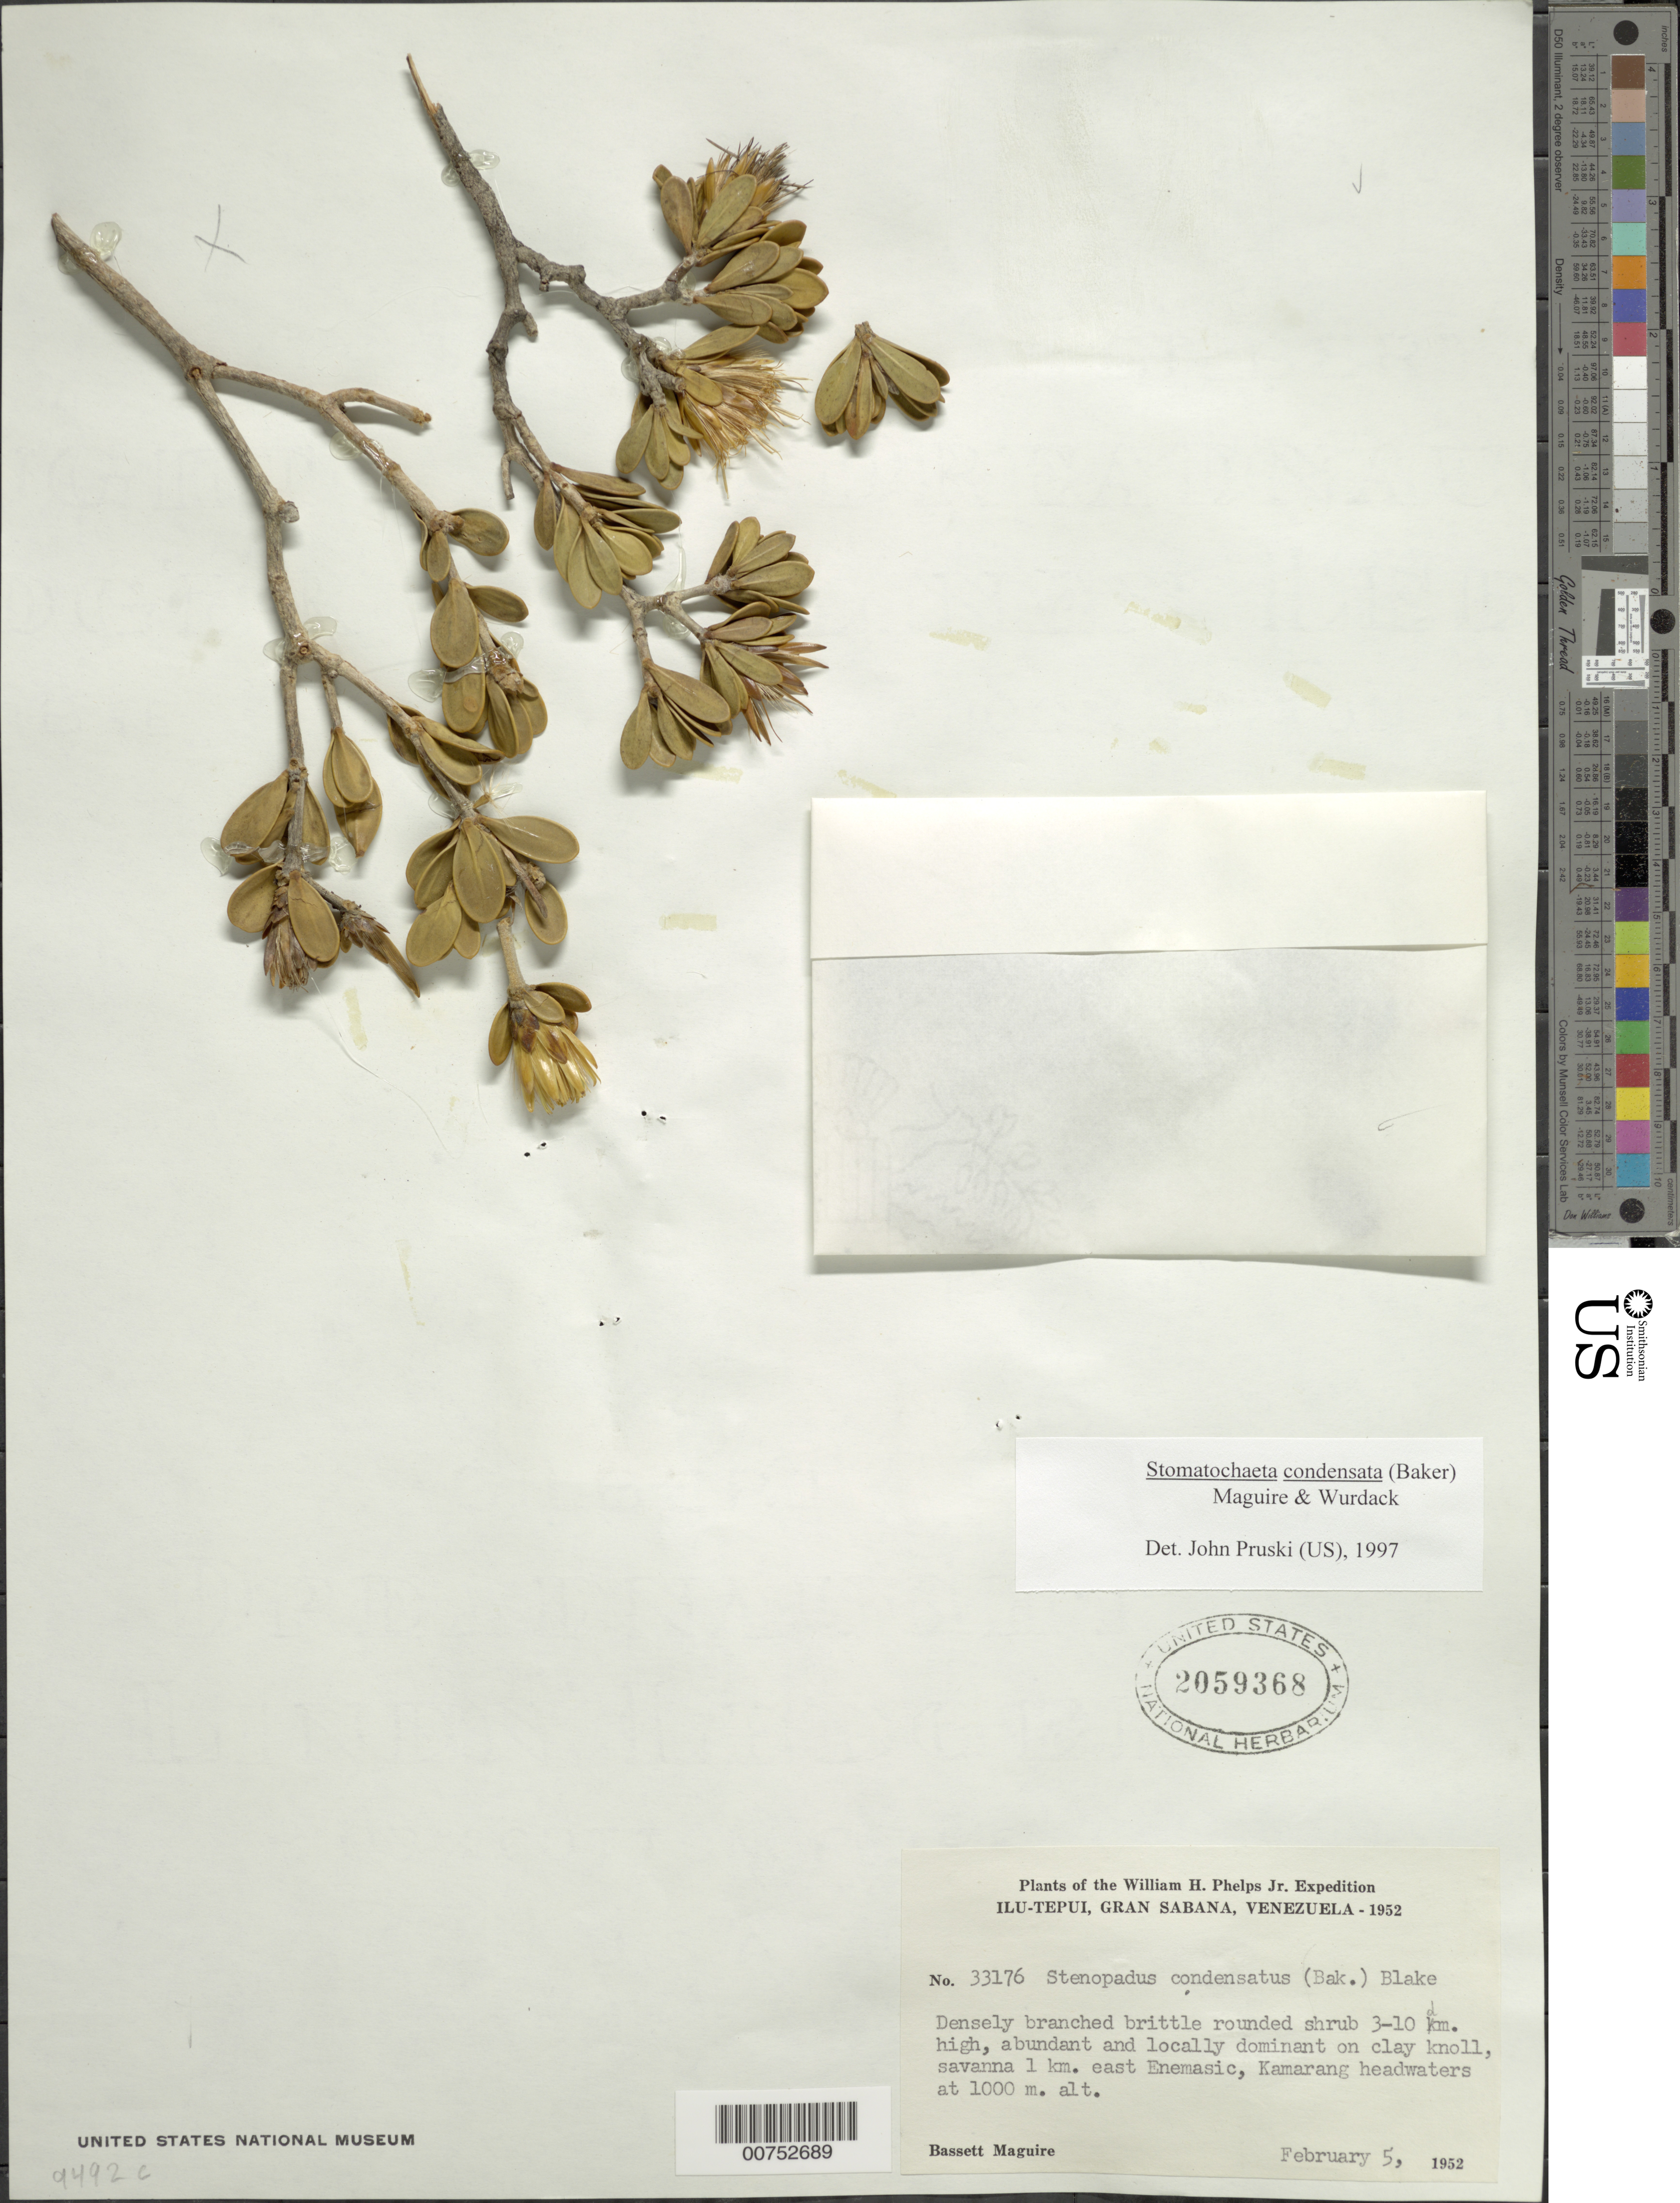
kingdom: Plantae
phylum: Tracheophyta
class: Magnoliopsida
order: Asterales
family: Asteraceae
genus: Stomatochaeta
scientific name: Stomatochaeta condensata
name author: (Baker) Maguire & Wurdack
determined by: Pruski, J. F.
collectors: B. Maguire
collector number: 33176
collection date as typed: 5-Feb-52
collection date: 1952-02-05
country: Venezuela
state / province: Bolívar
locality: Gran Sabana, Ilu-tepuí, 1 km E of Enemasic, Kamarang headwaters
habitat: Clay knoll savanna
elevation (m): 1000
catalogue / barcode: US 2059368